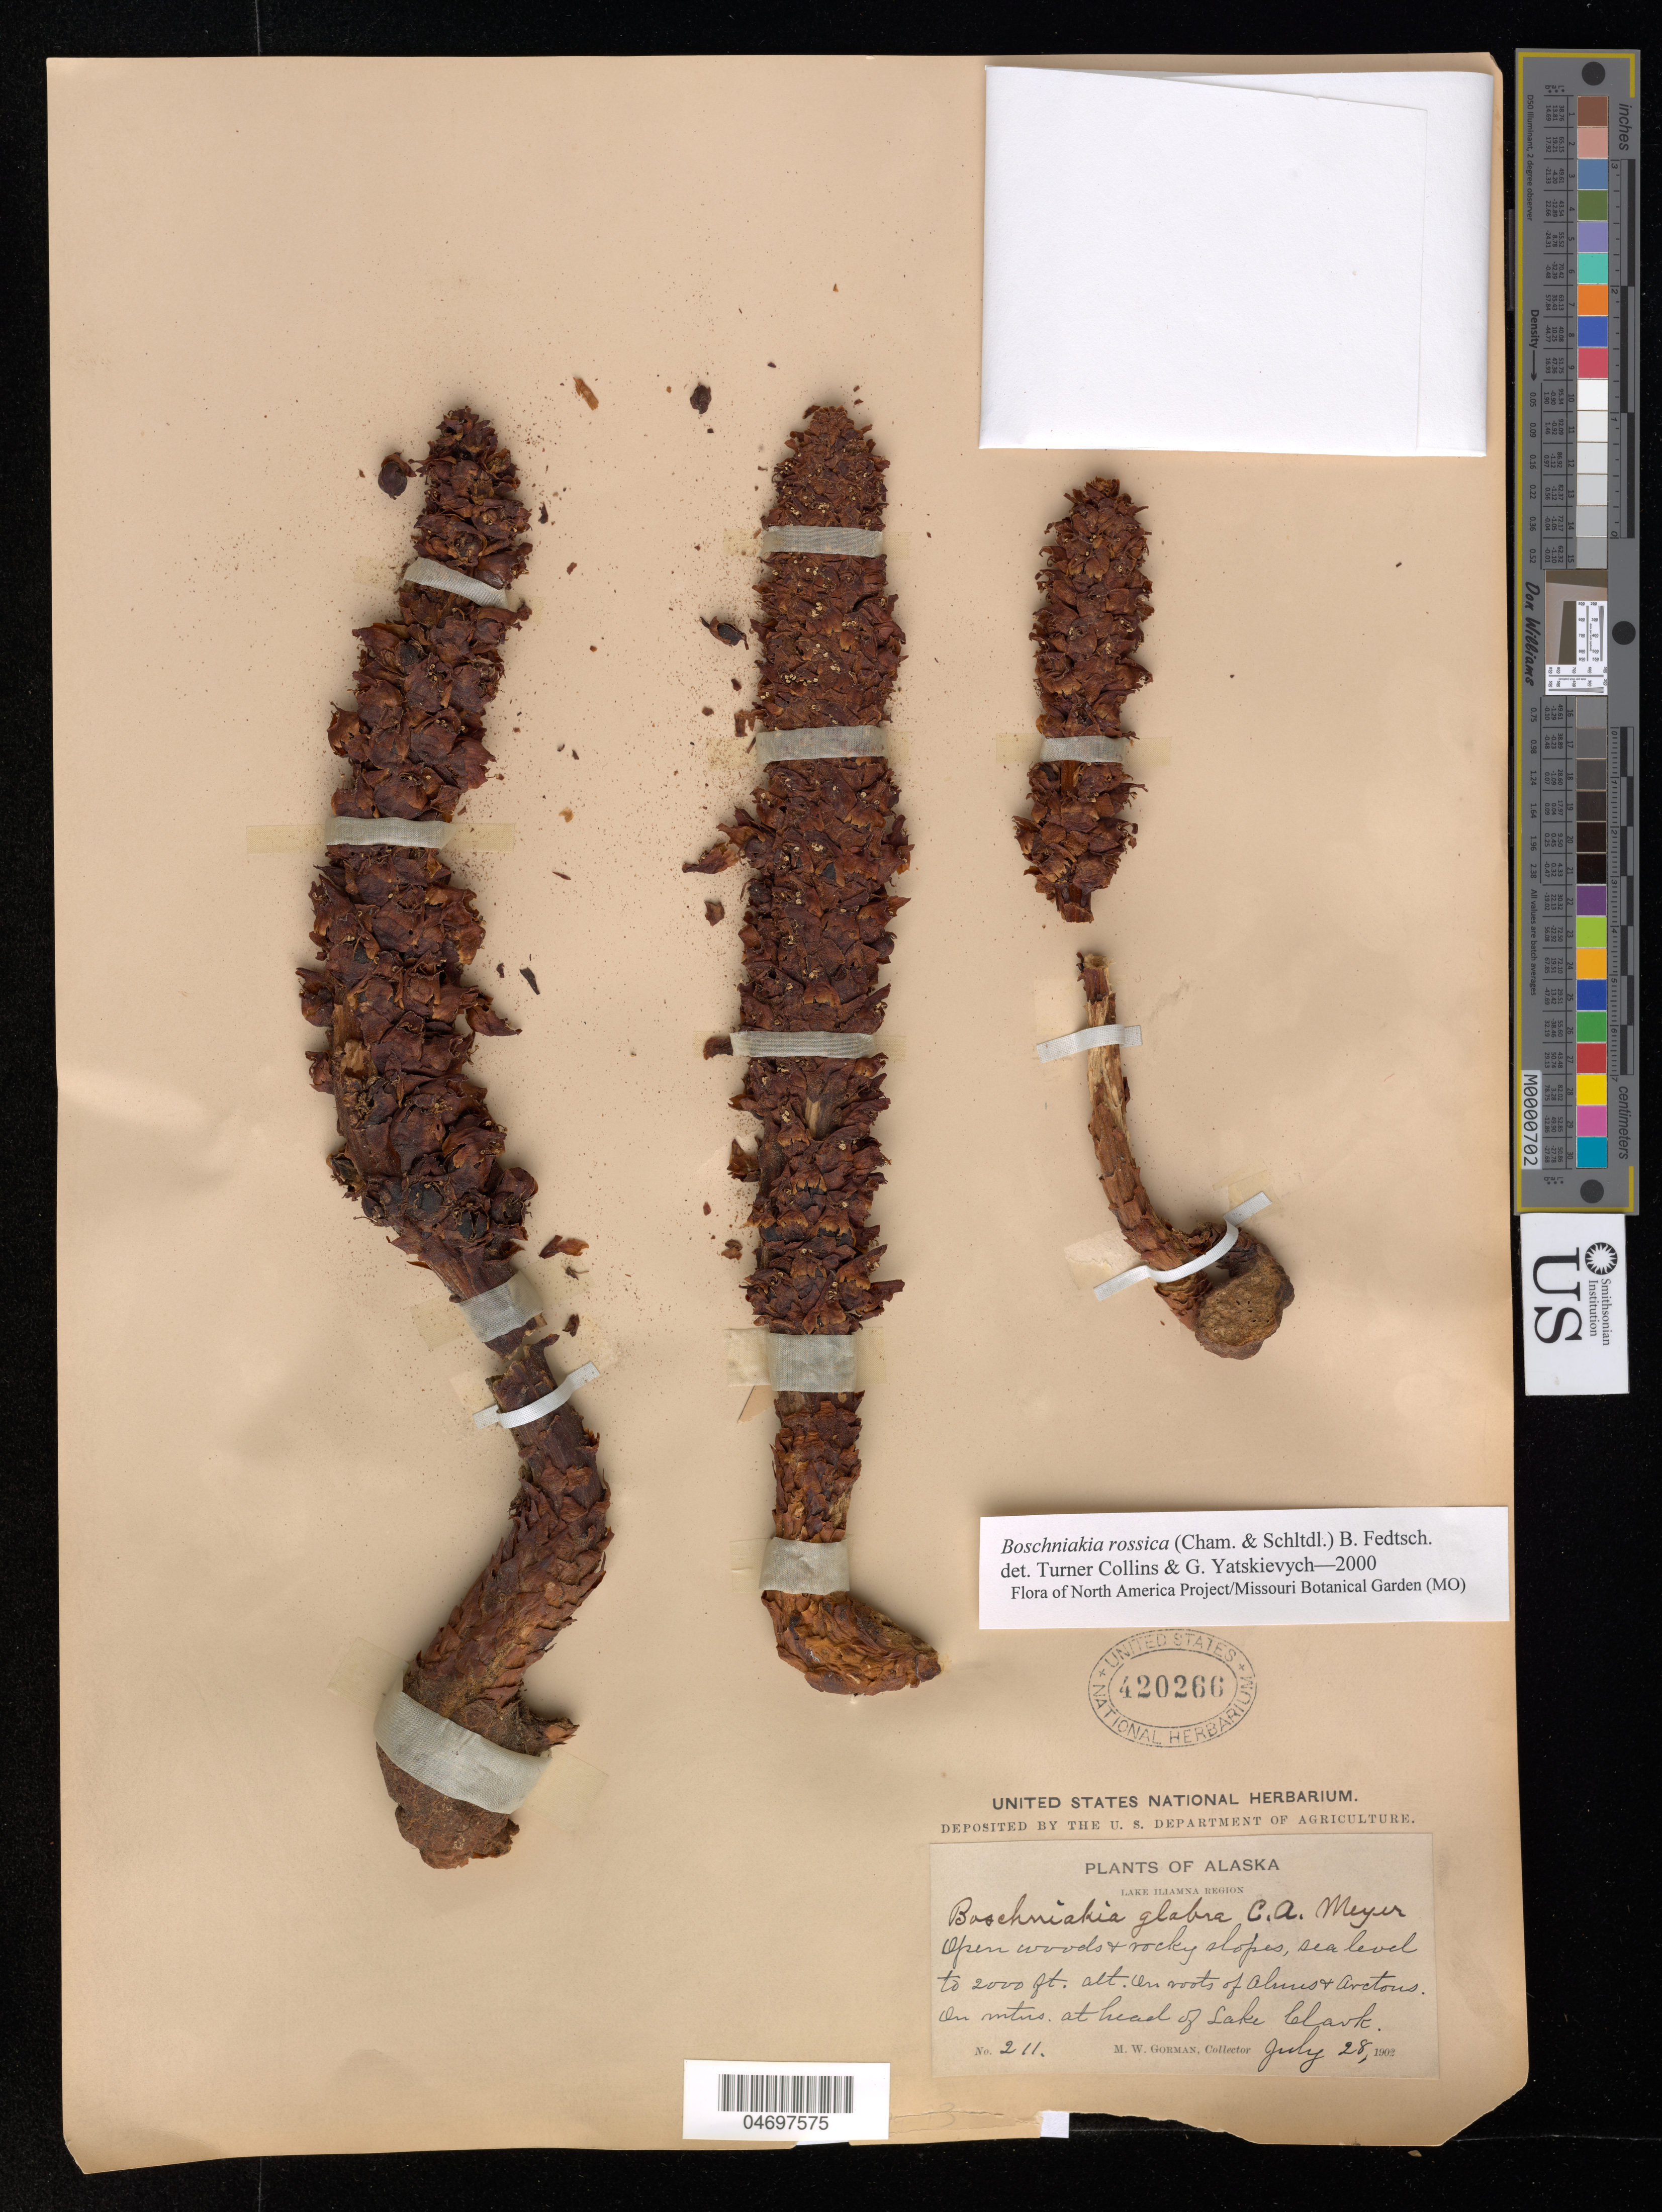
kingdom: Plantae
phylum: Tracheophyta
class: Magnoliopsida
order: Lamiales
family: Orobanchaceae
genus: Boschniakia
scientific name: Boschniakia rossica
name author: (Cham. & Schltdl.) B. Fedtsch.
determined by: Collins, L. T.; Yatskievych, G. A.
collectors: M. W. Gorman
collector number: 211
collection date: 1902-07-28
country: United States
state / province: Alaska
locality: Head of Lake Clark.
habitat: On mts at head of lake; open woods and rocky slopes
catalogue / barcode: US 420266